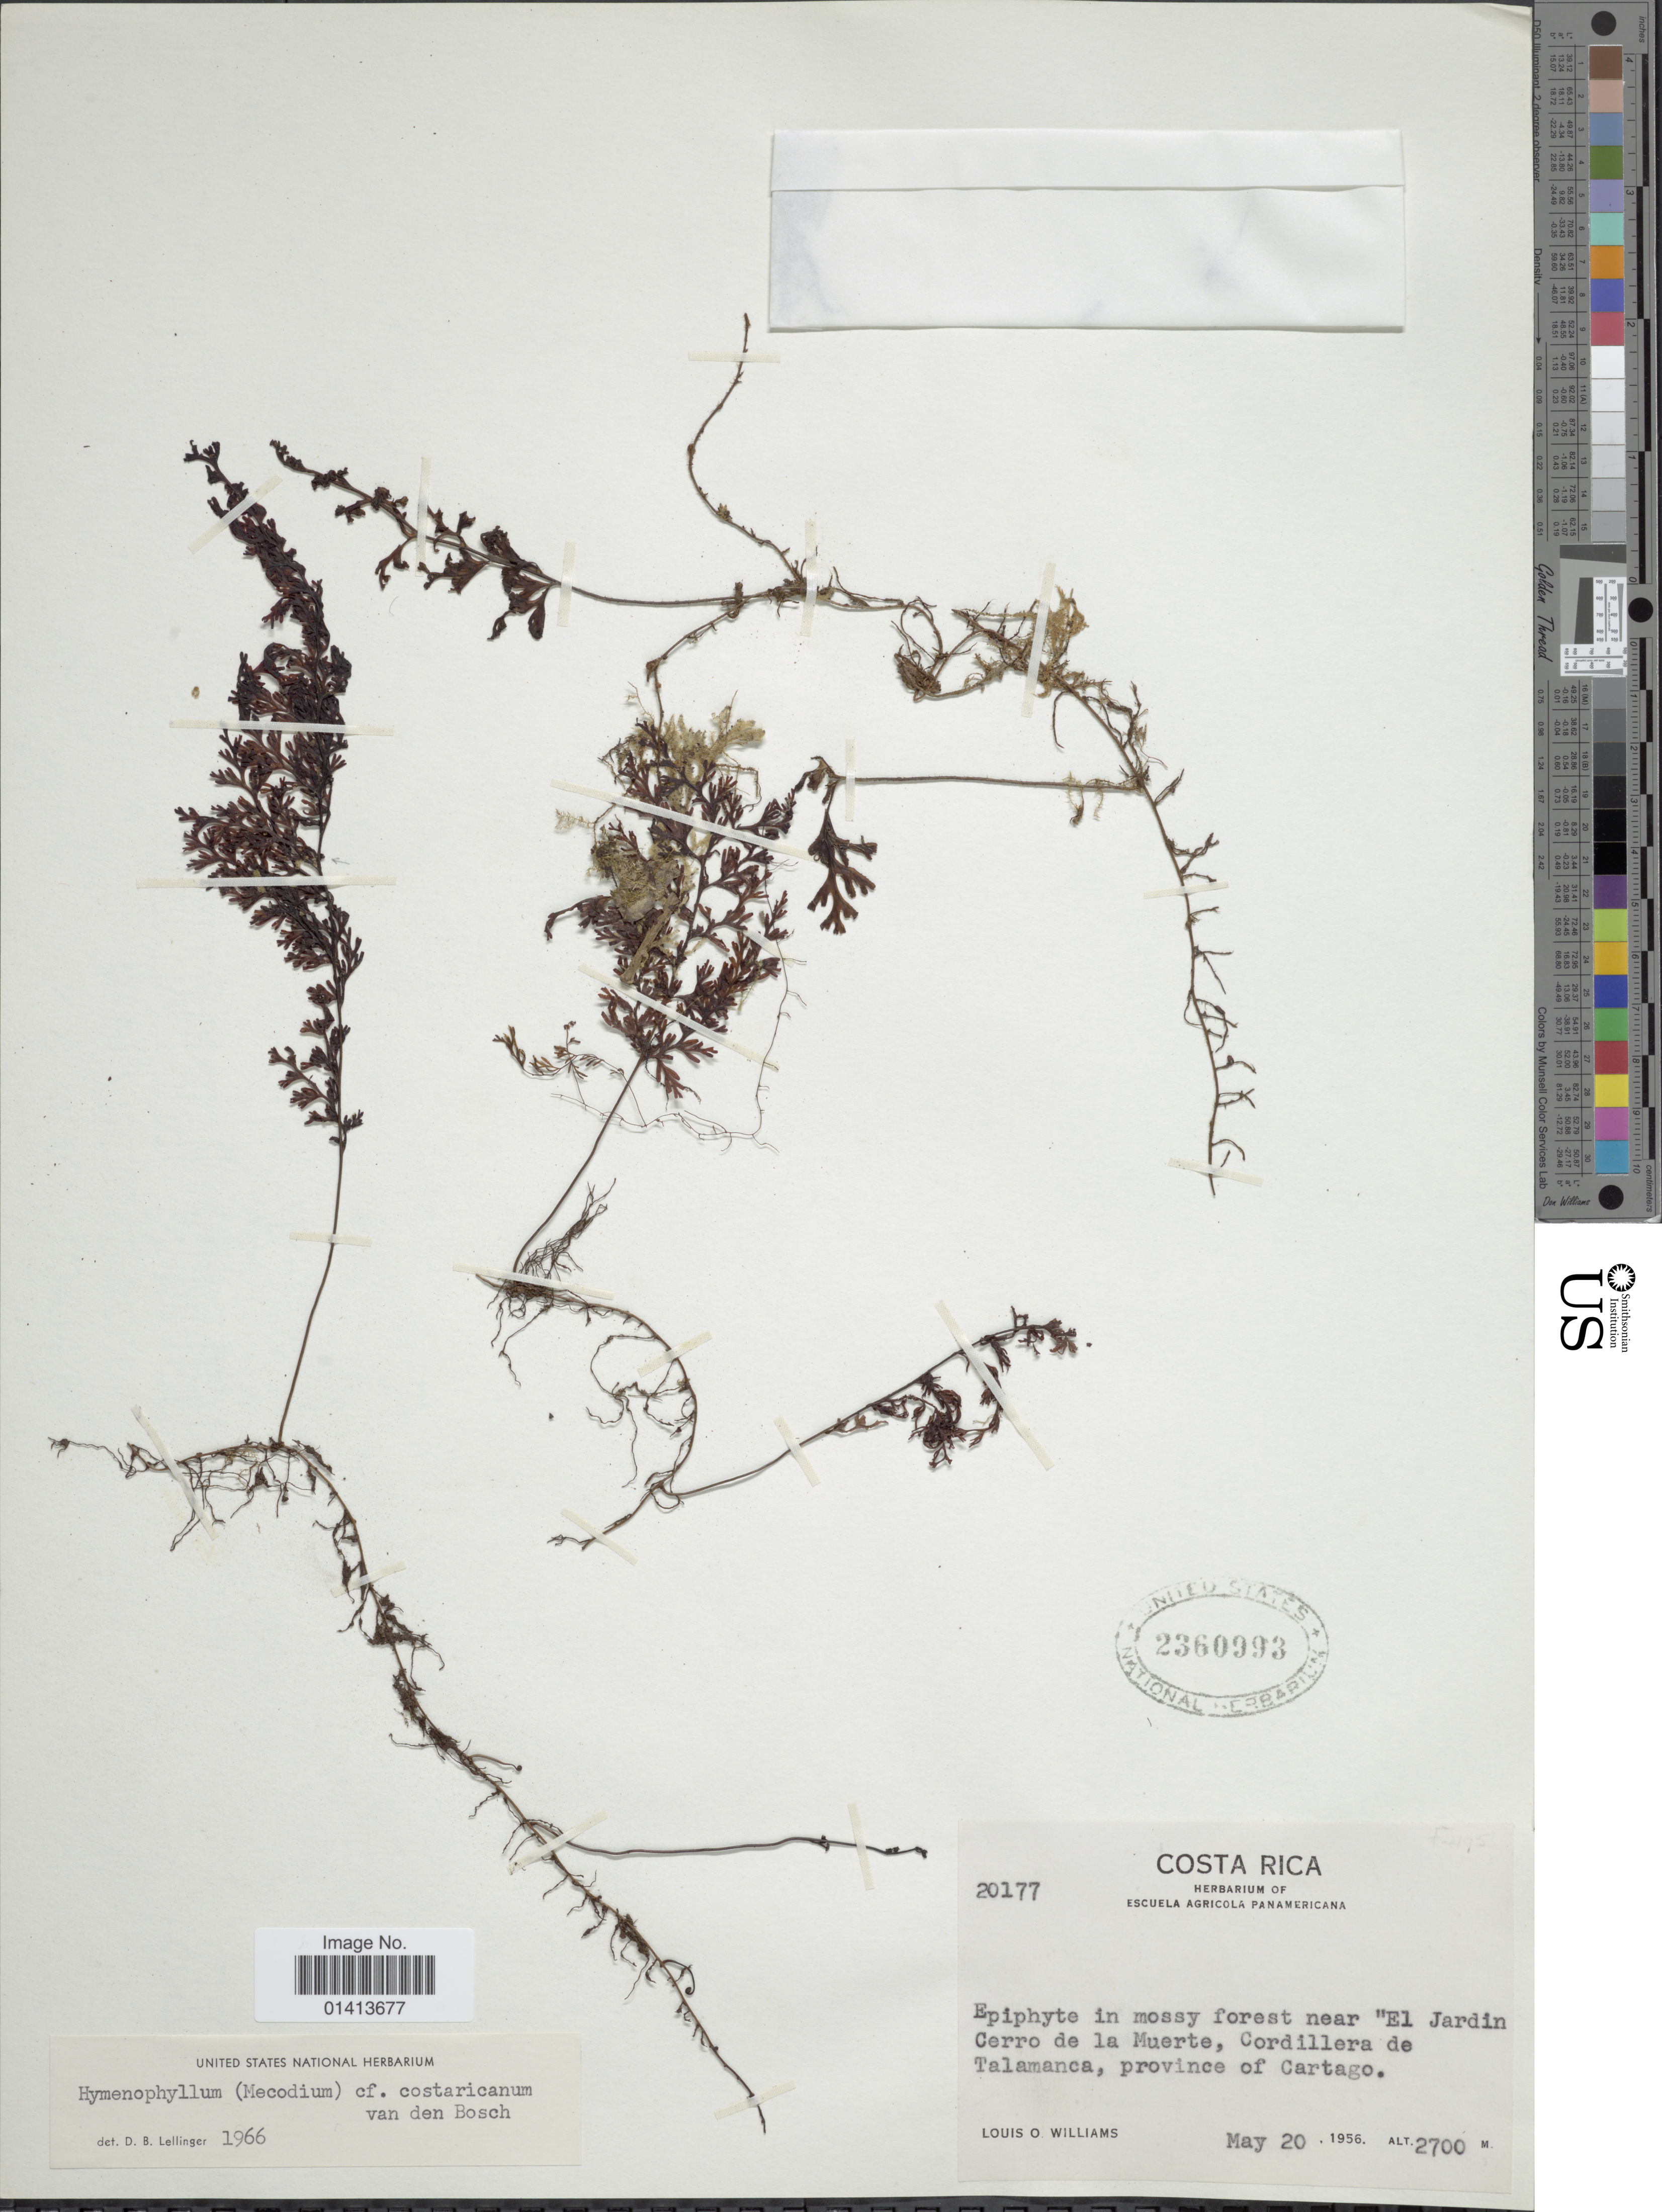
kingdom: Plantae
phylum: Tracheophyta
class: Polypodiopsida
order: Hymenophyllales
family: Hymenophyllaceae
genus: Hymenophyllum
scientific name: Hymenophyllum costaricanum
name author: Bosch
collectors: L. O. Williams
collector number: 20177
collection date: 1956-05-20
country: Costa Rica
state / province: Cartago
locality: In mossy forest near 'El Jardin Cerro de la Muerte, Cordillera de Talamanca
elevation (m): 2700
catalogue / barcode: US 2360993